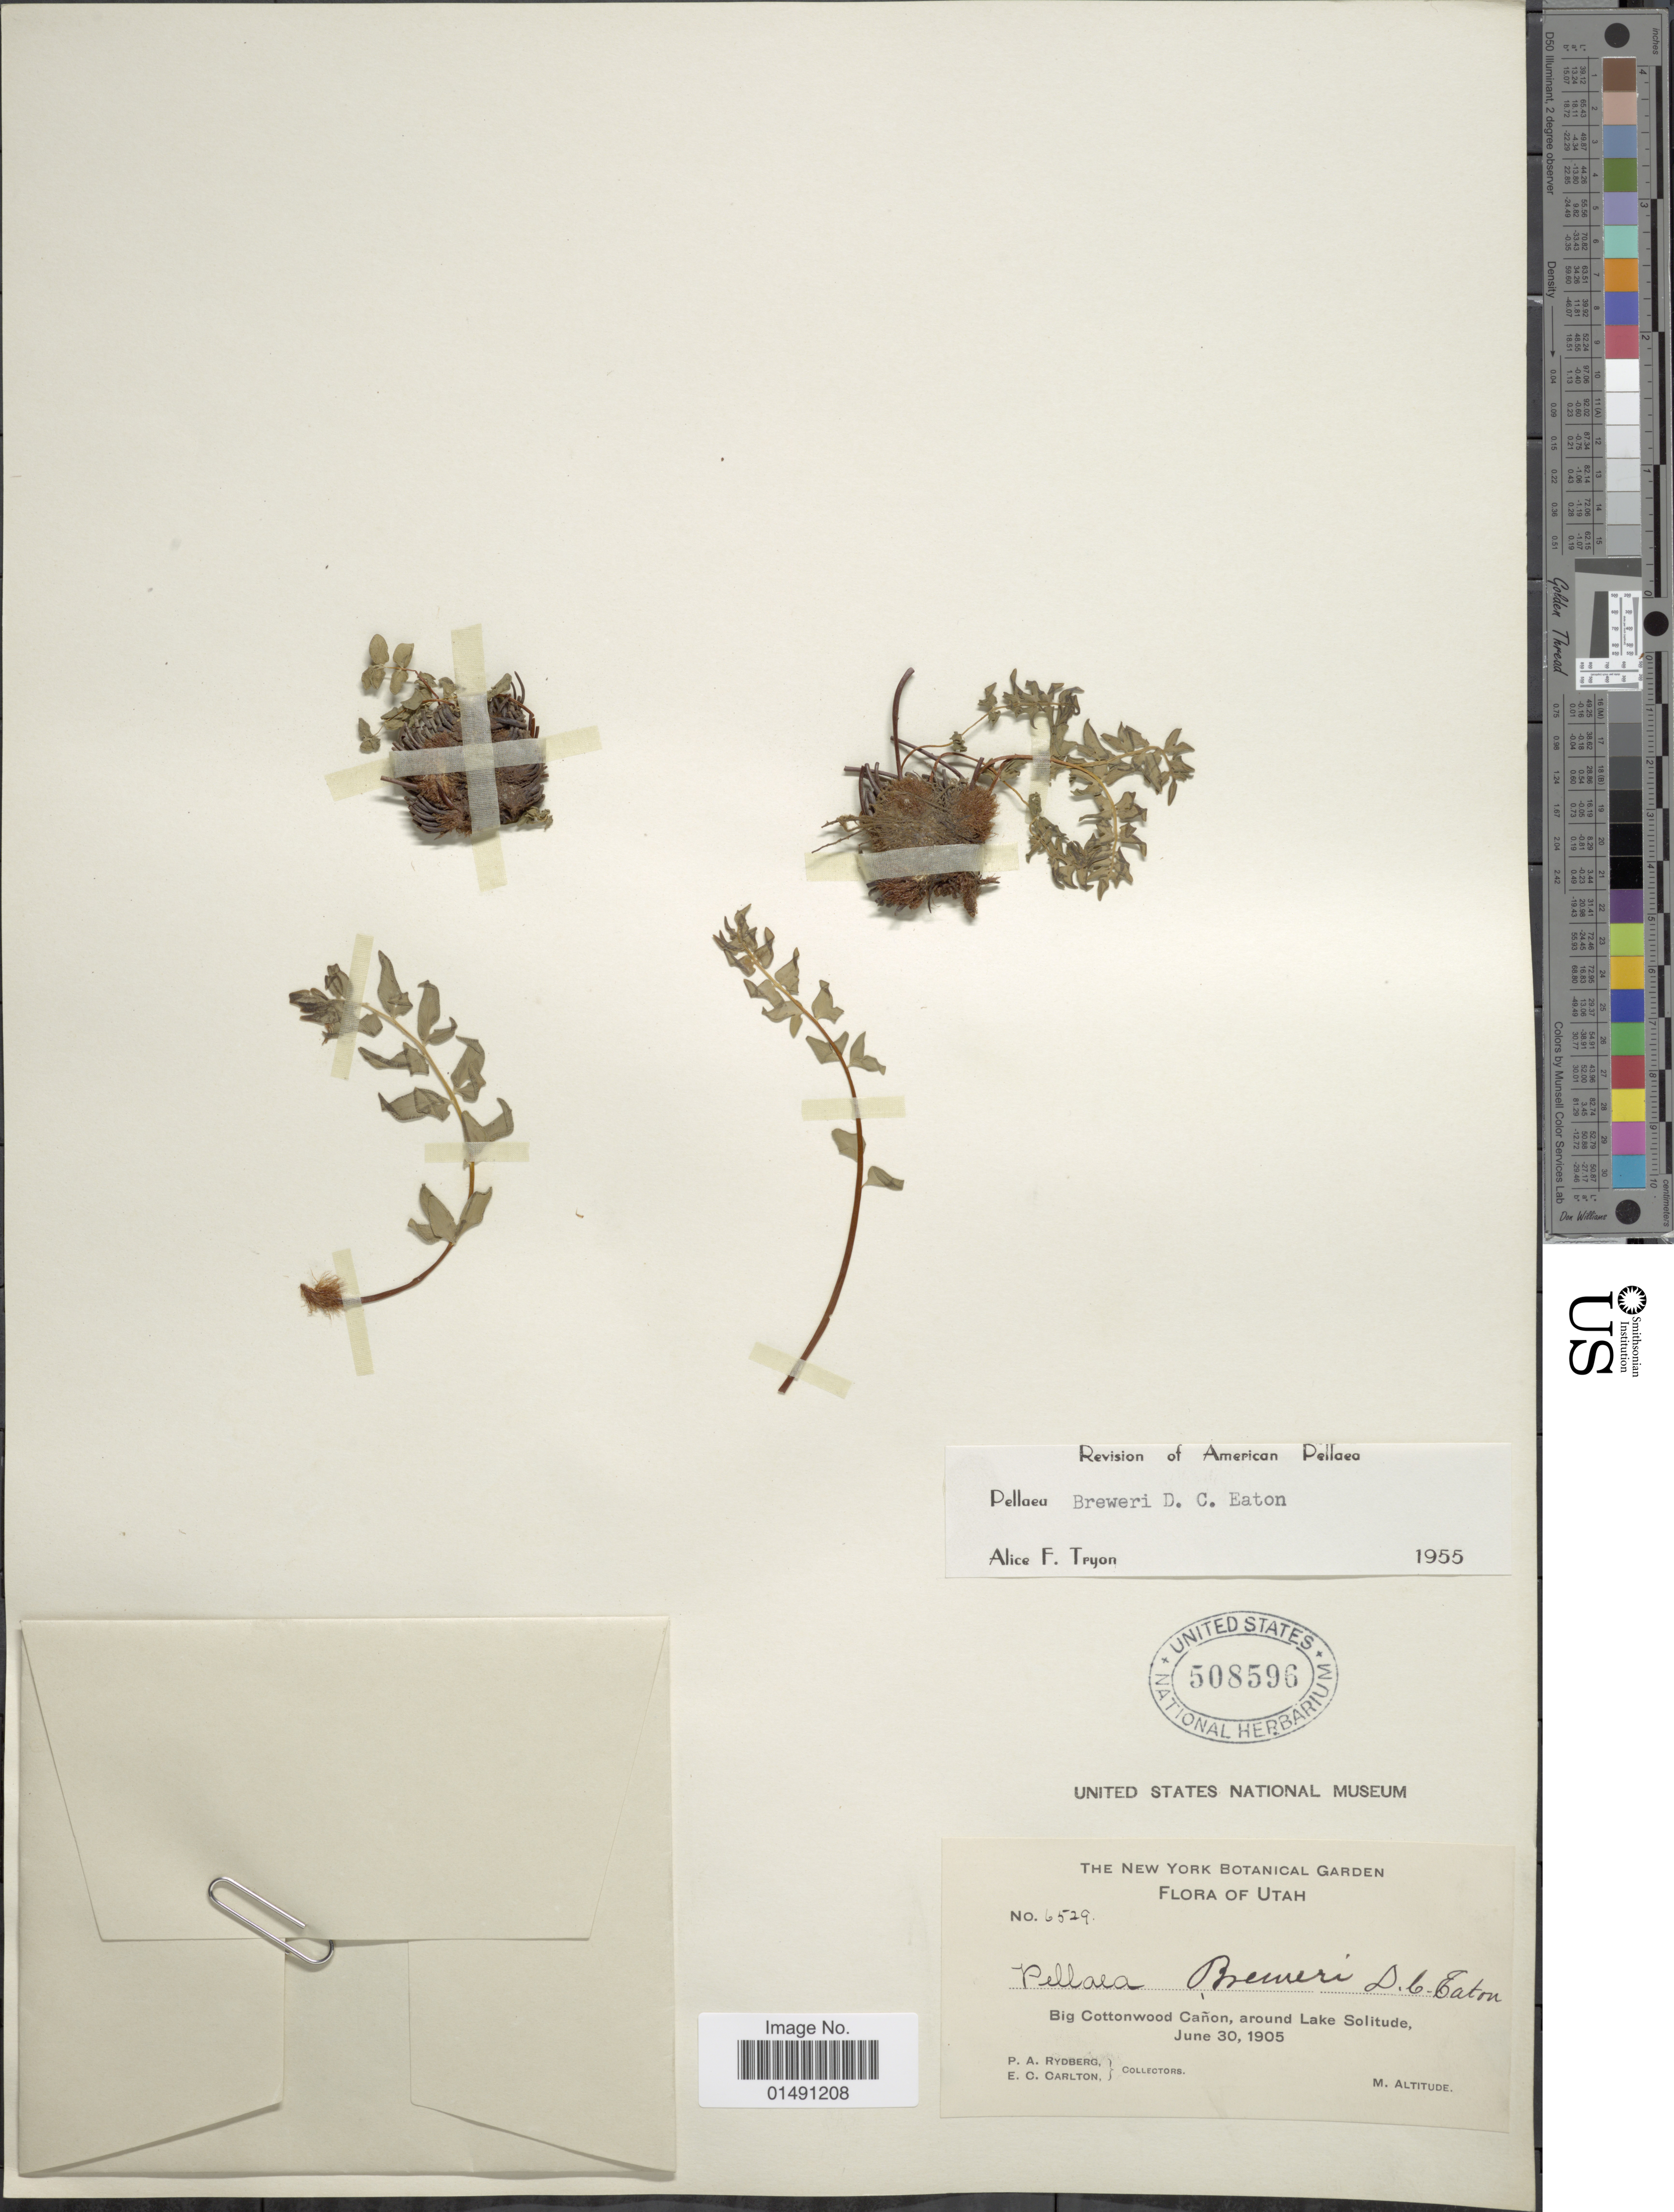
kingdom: Plantae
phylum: Tracheophyta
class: Polypodiopsida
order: Polypodiales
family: Pteridaceae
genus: Pellaea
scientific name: Pellaea breweri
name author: D.C. Eaton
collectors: P. A. Rydberg & E. Carlton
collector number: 6529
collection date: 1905-06-30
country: United States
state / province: Utah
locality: Big Cottonwood Cañon, around Lake Solitude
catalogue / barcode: US 508596